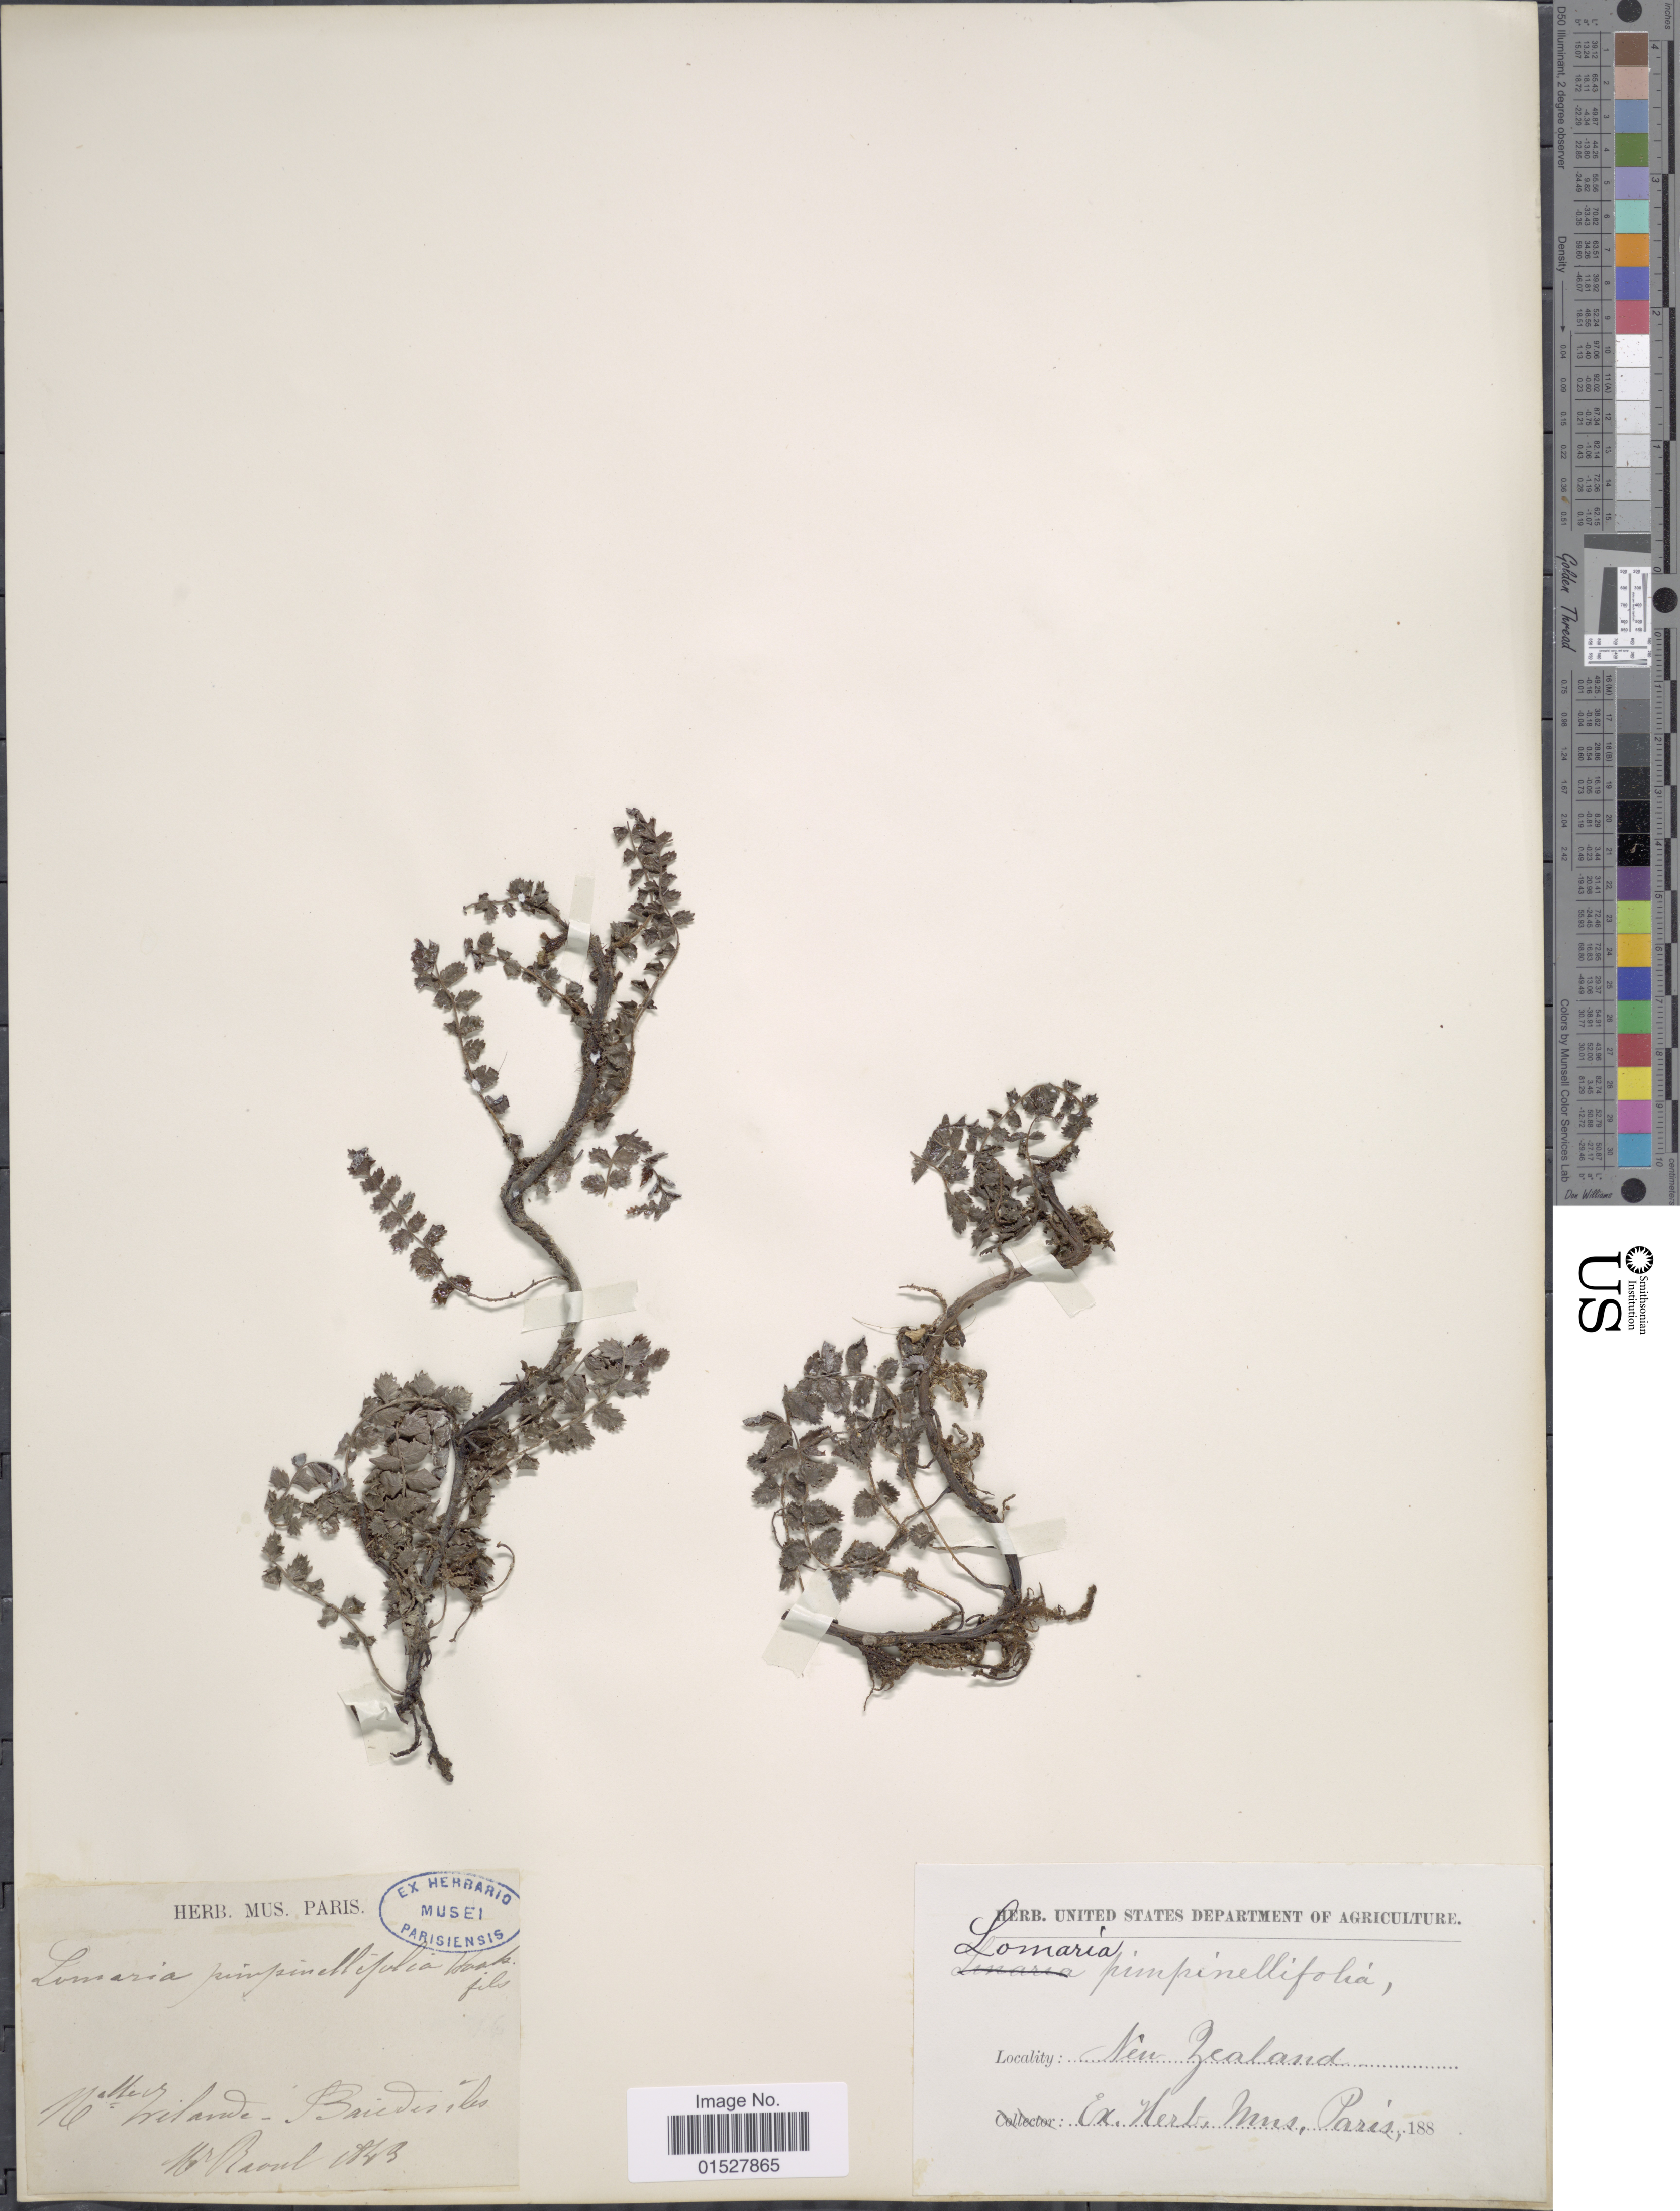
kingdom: Plantae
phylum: Tracheophyta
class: Polypodiopsida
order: Polypodiales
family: Blechnaceae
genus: Blechnum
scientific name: Blechnum filiforme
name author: (A. Cunn.) Ettingsh.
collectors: ex herb. Mus. Paris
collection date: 1843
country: New Zealand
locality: Baie der iles [Bay of Islands]